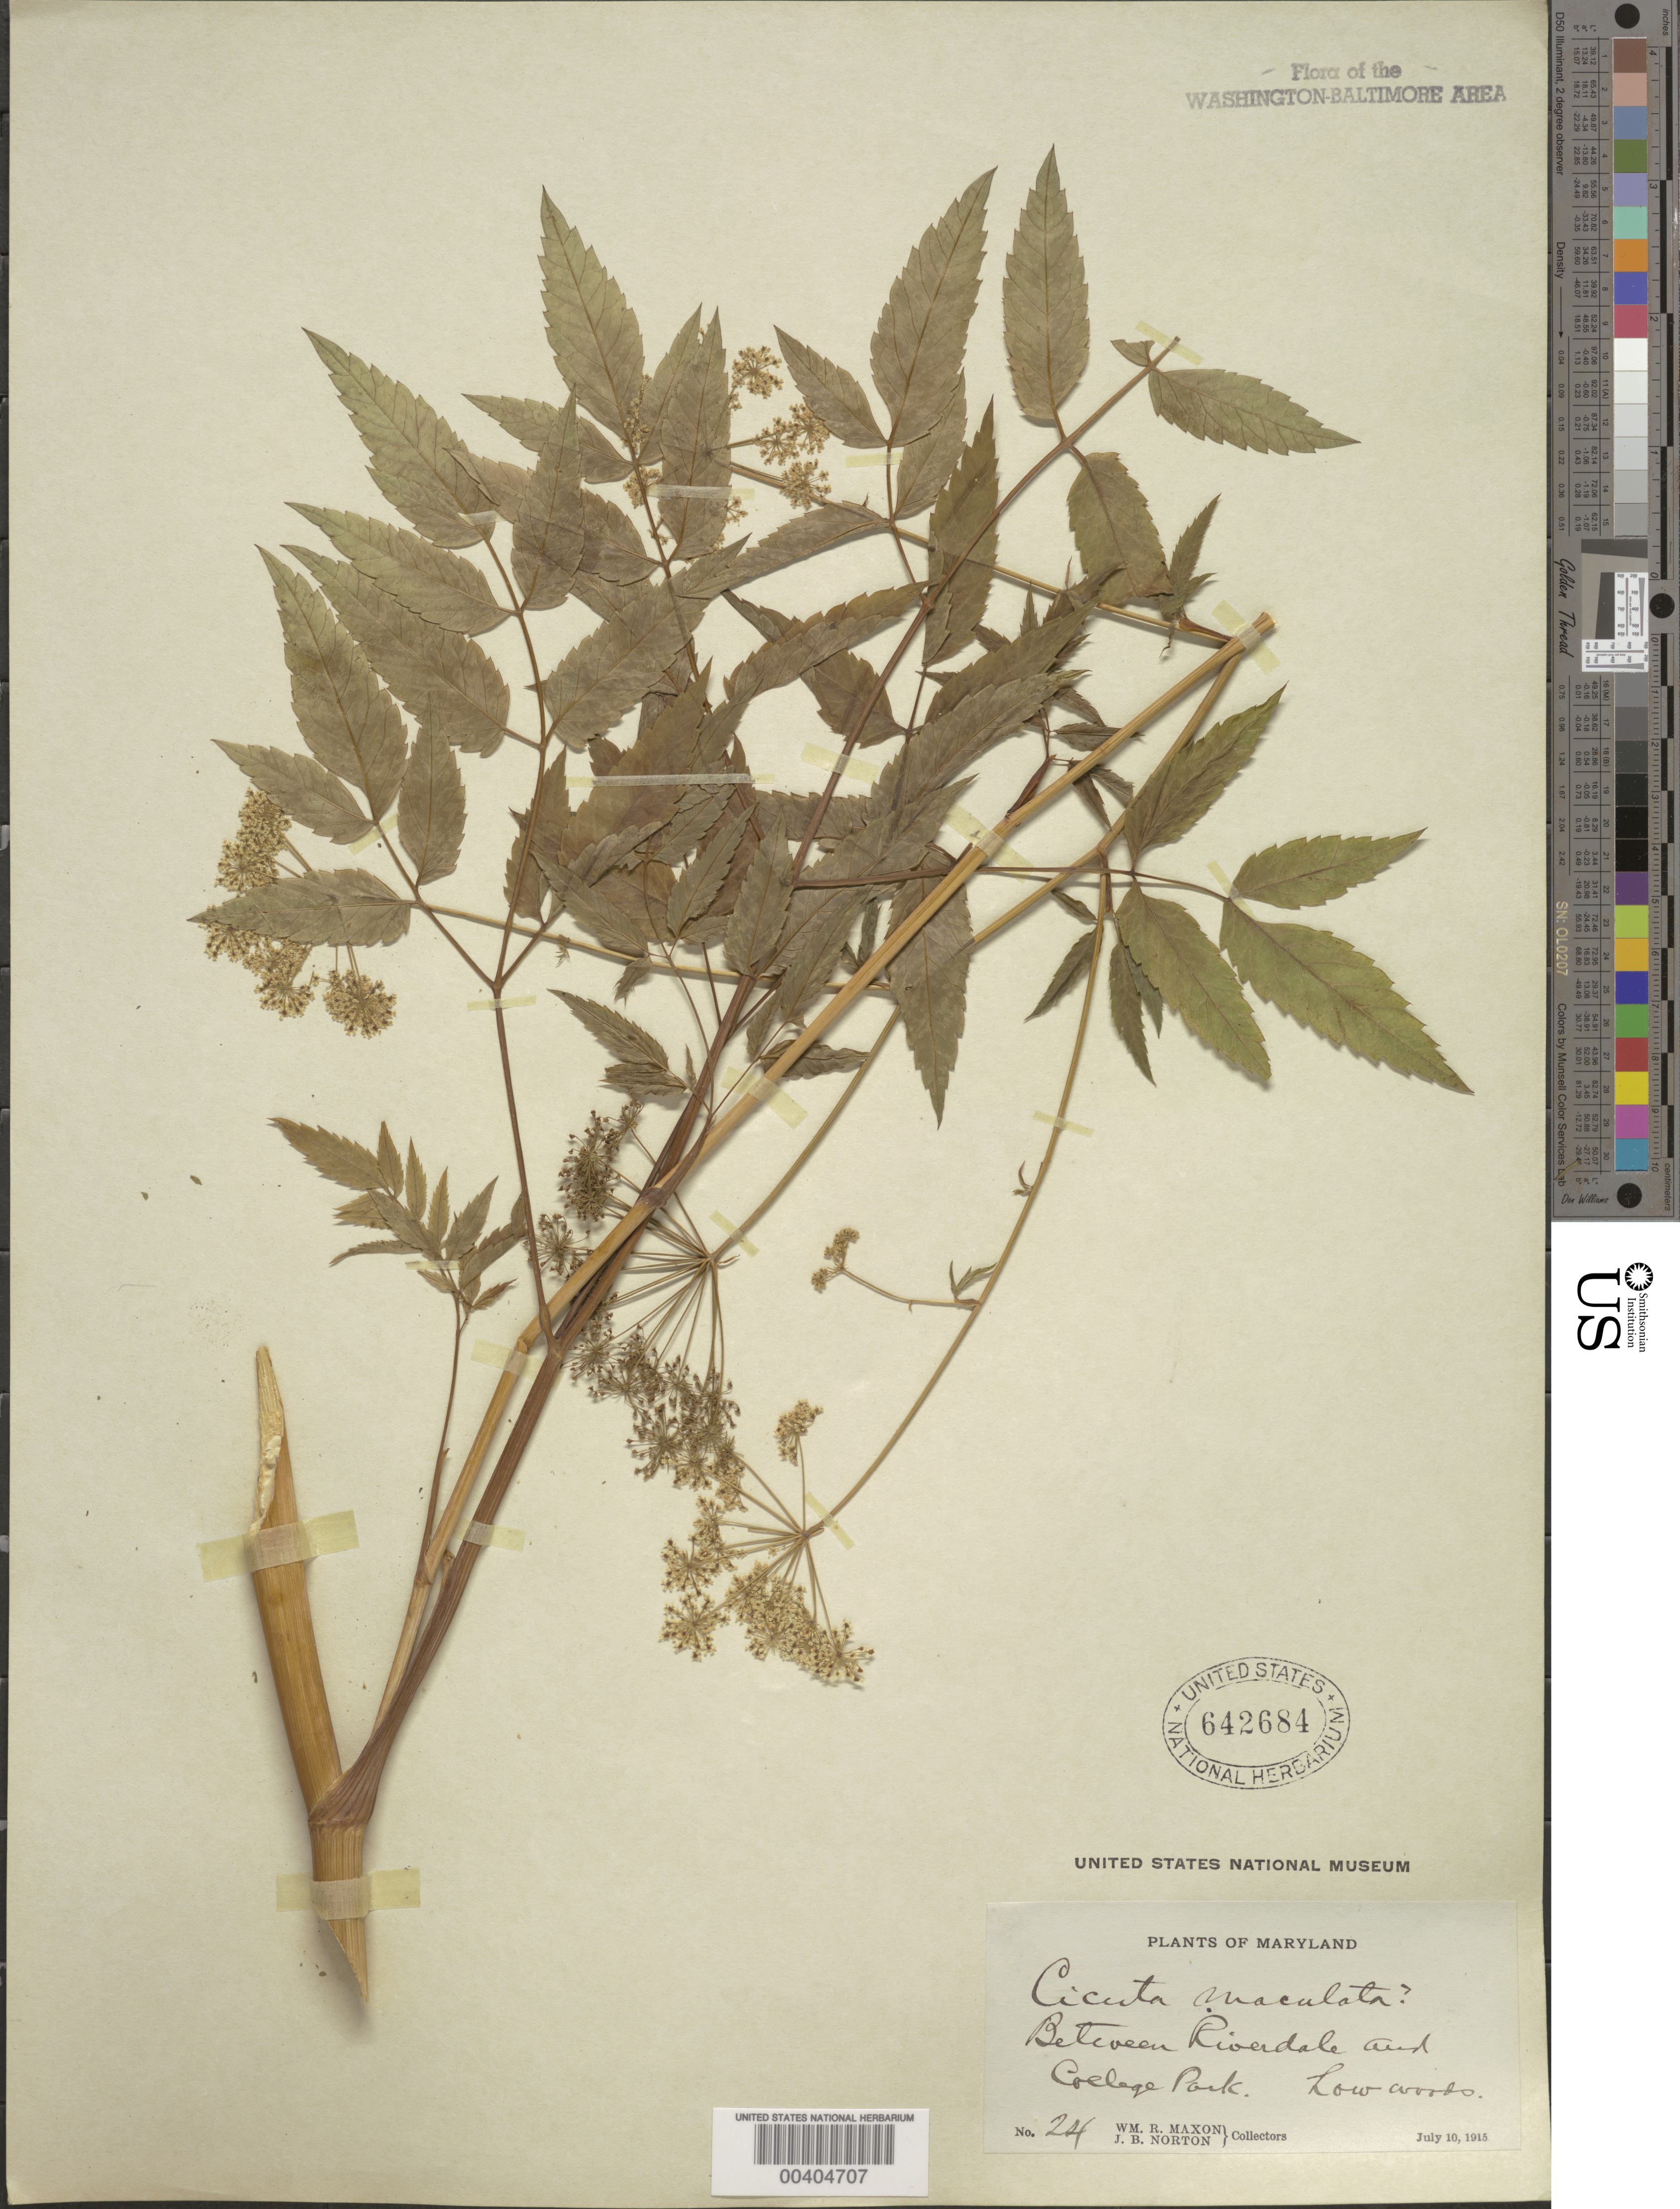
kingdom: Plantae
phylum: Tracheophyta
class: Magnoliopsida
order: Apiales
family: Apiaceae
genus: Cicuta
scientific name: Cicuta maculata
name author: L.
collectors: W. R. Maxon & J. Norton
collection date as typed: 10 Jul 1915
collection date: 1915-07-10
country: United States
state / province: Maryland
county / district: Prince George's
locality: between Riverdale and College Park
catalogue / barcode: US 642684